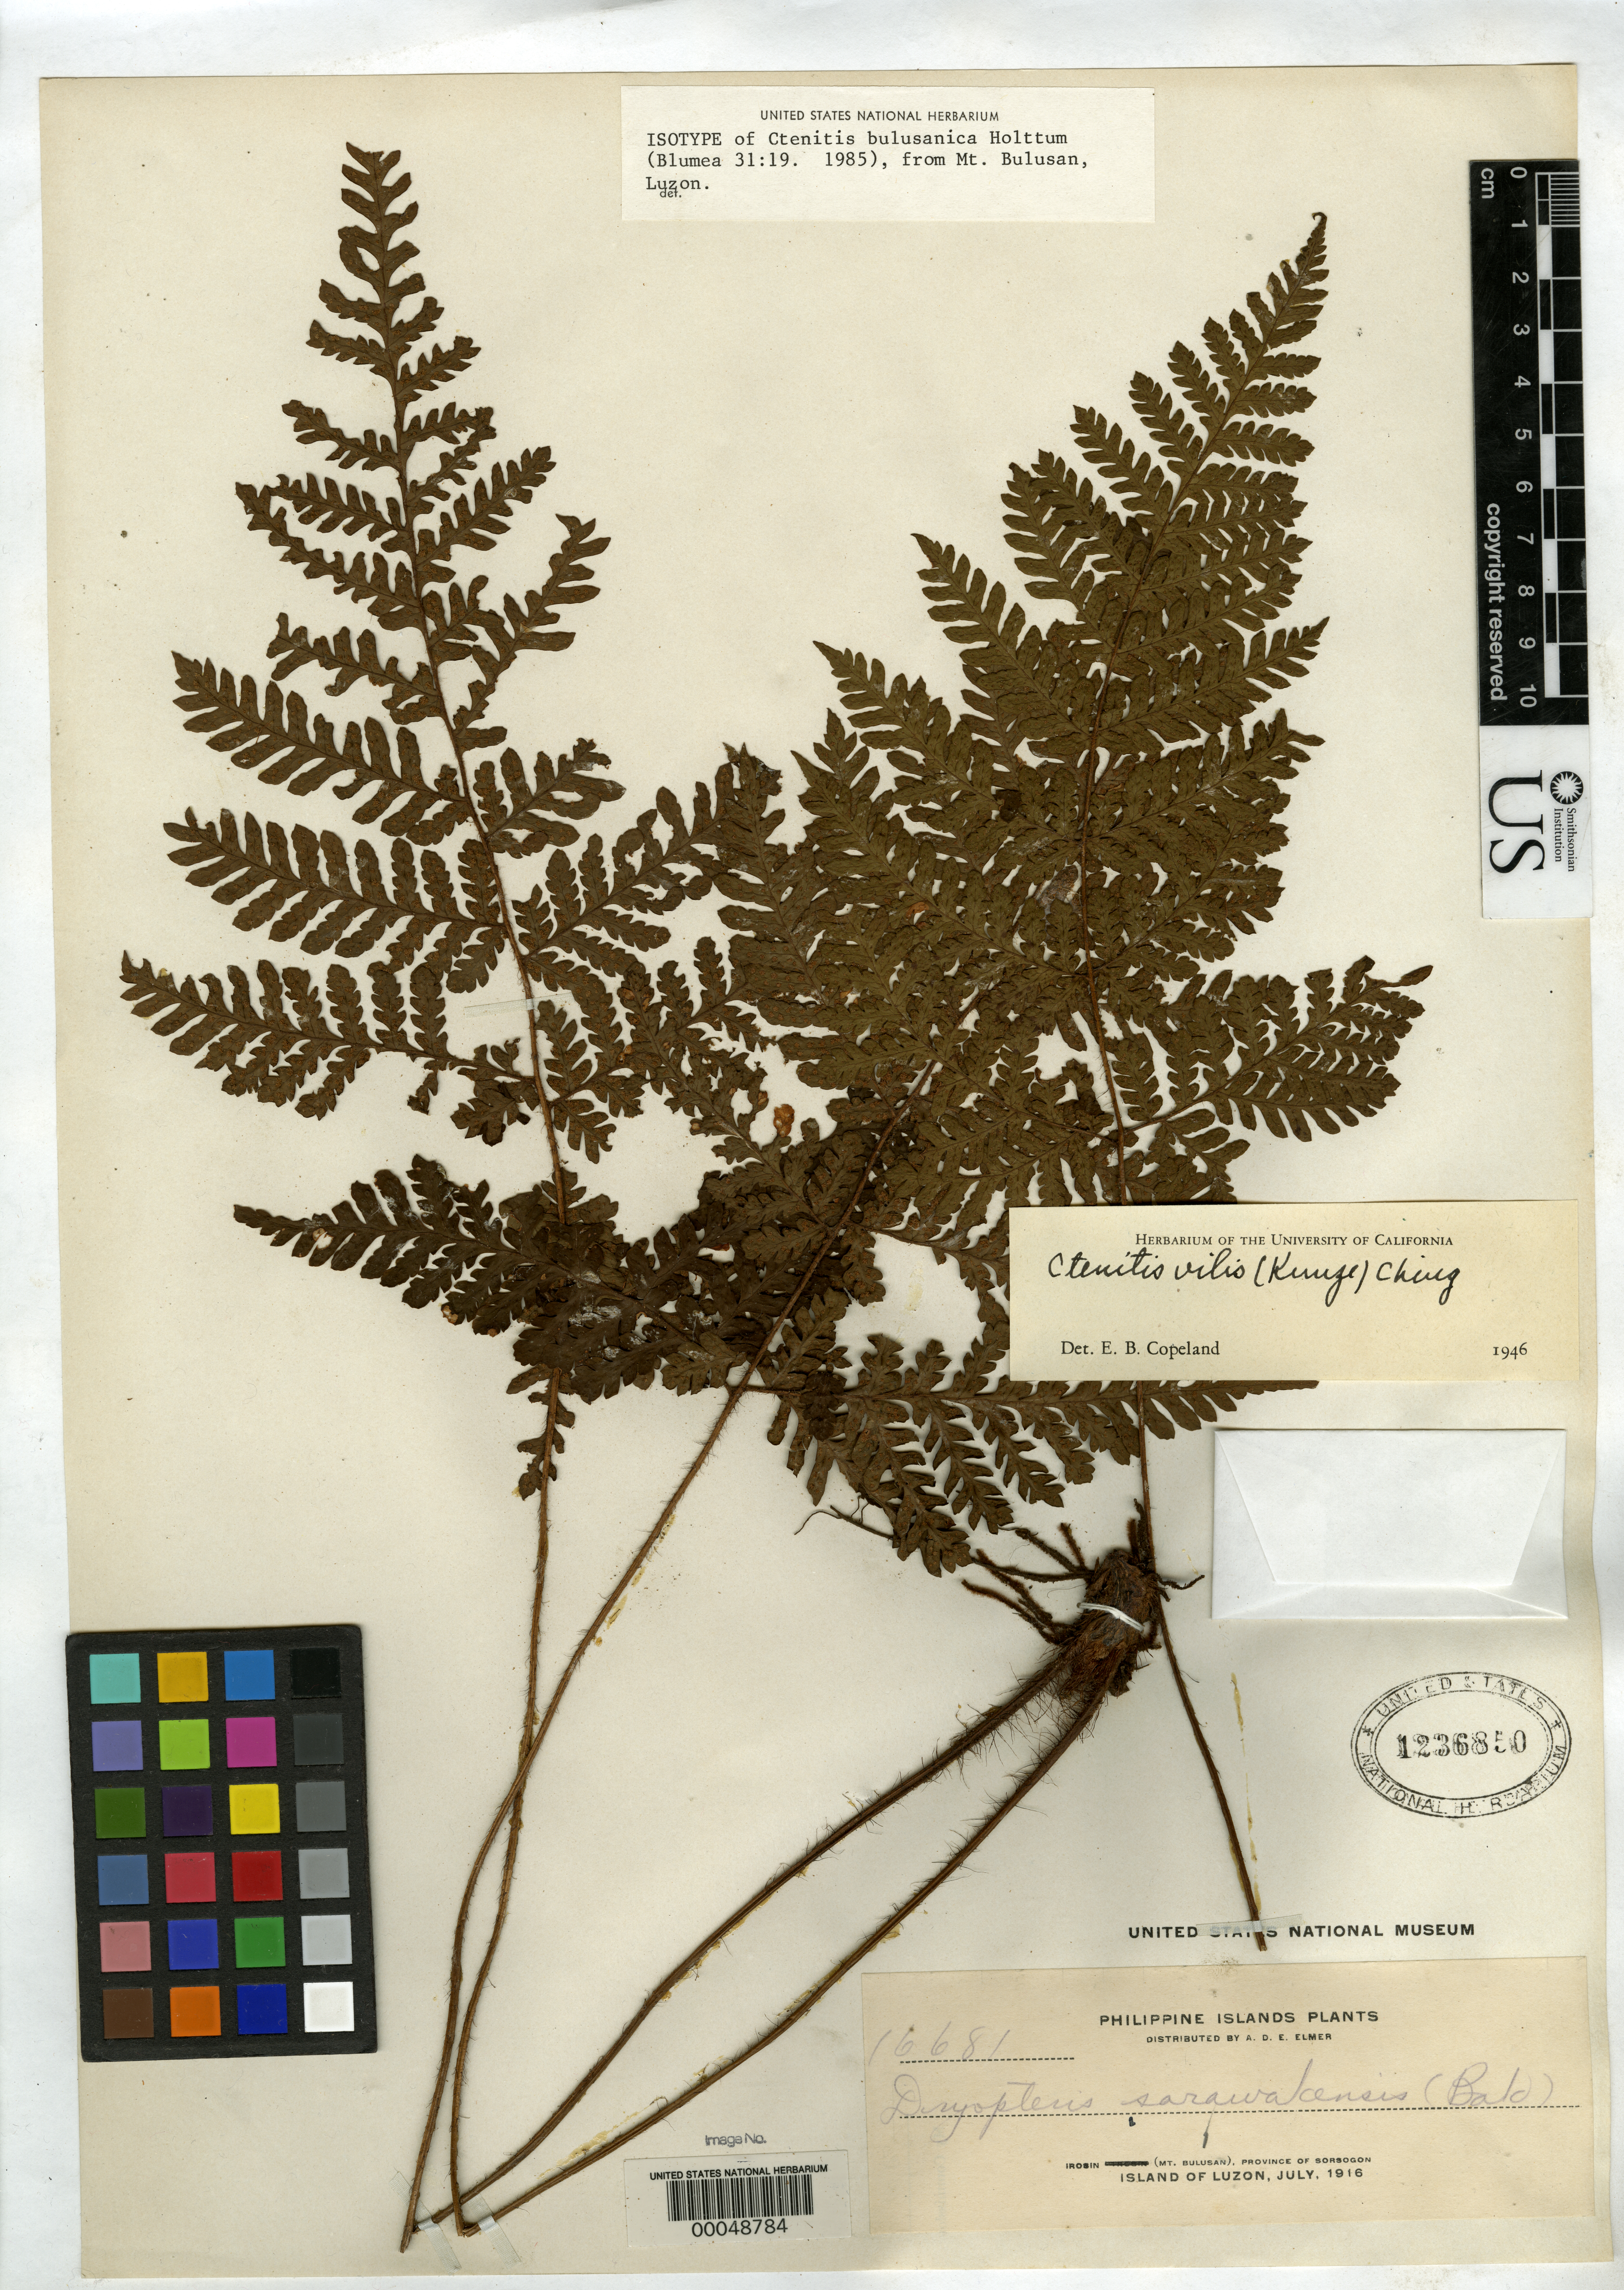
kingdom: Plantae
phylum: Tracheophyta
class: Polypodiopsida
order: Polypodiales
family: Dryopteridaceae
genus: Ctenitis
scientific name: Ctenitis bulusanica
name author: Holttum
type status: Isotype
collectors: A. D. E. Elmer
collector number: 16681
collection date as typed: Jul 1916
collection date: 1916-07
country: Philippines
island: Luzon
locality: Mt. Bulusan.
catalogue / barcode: US 1236850